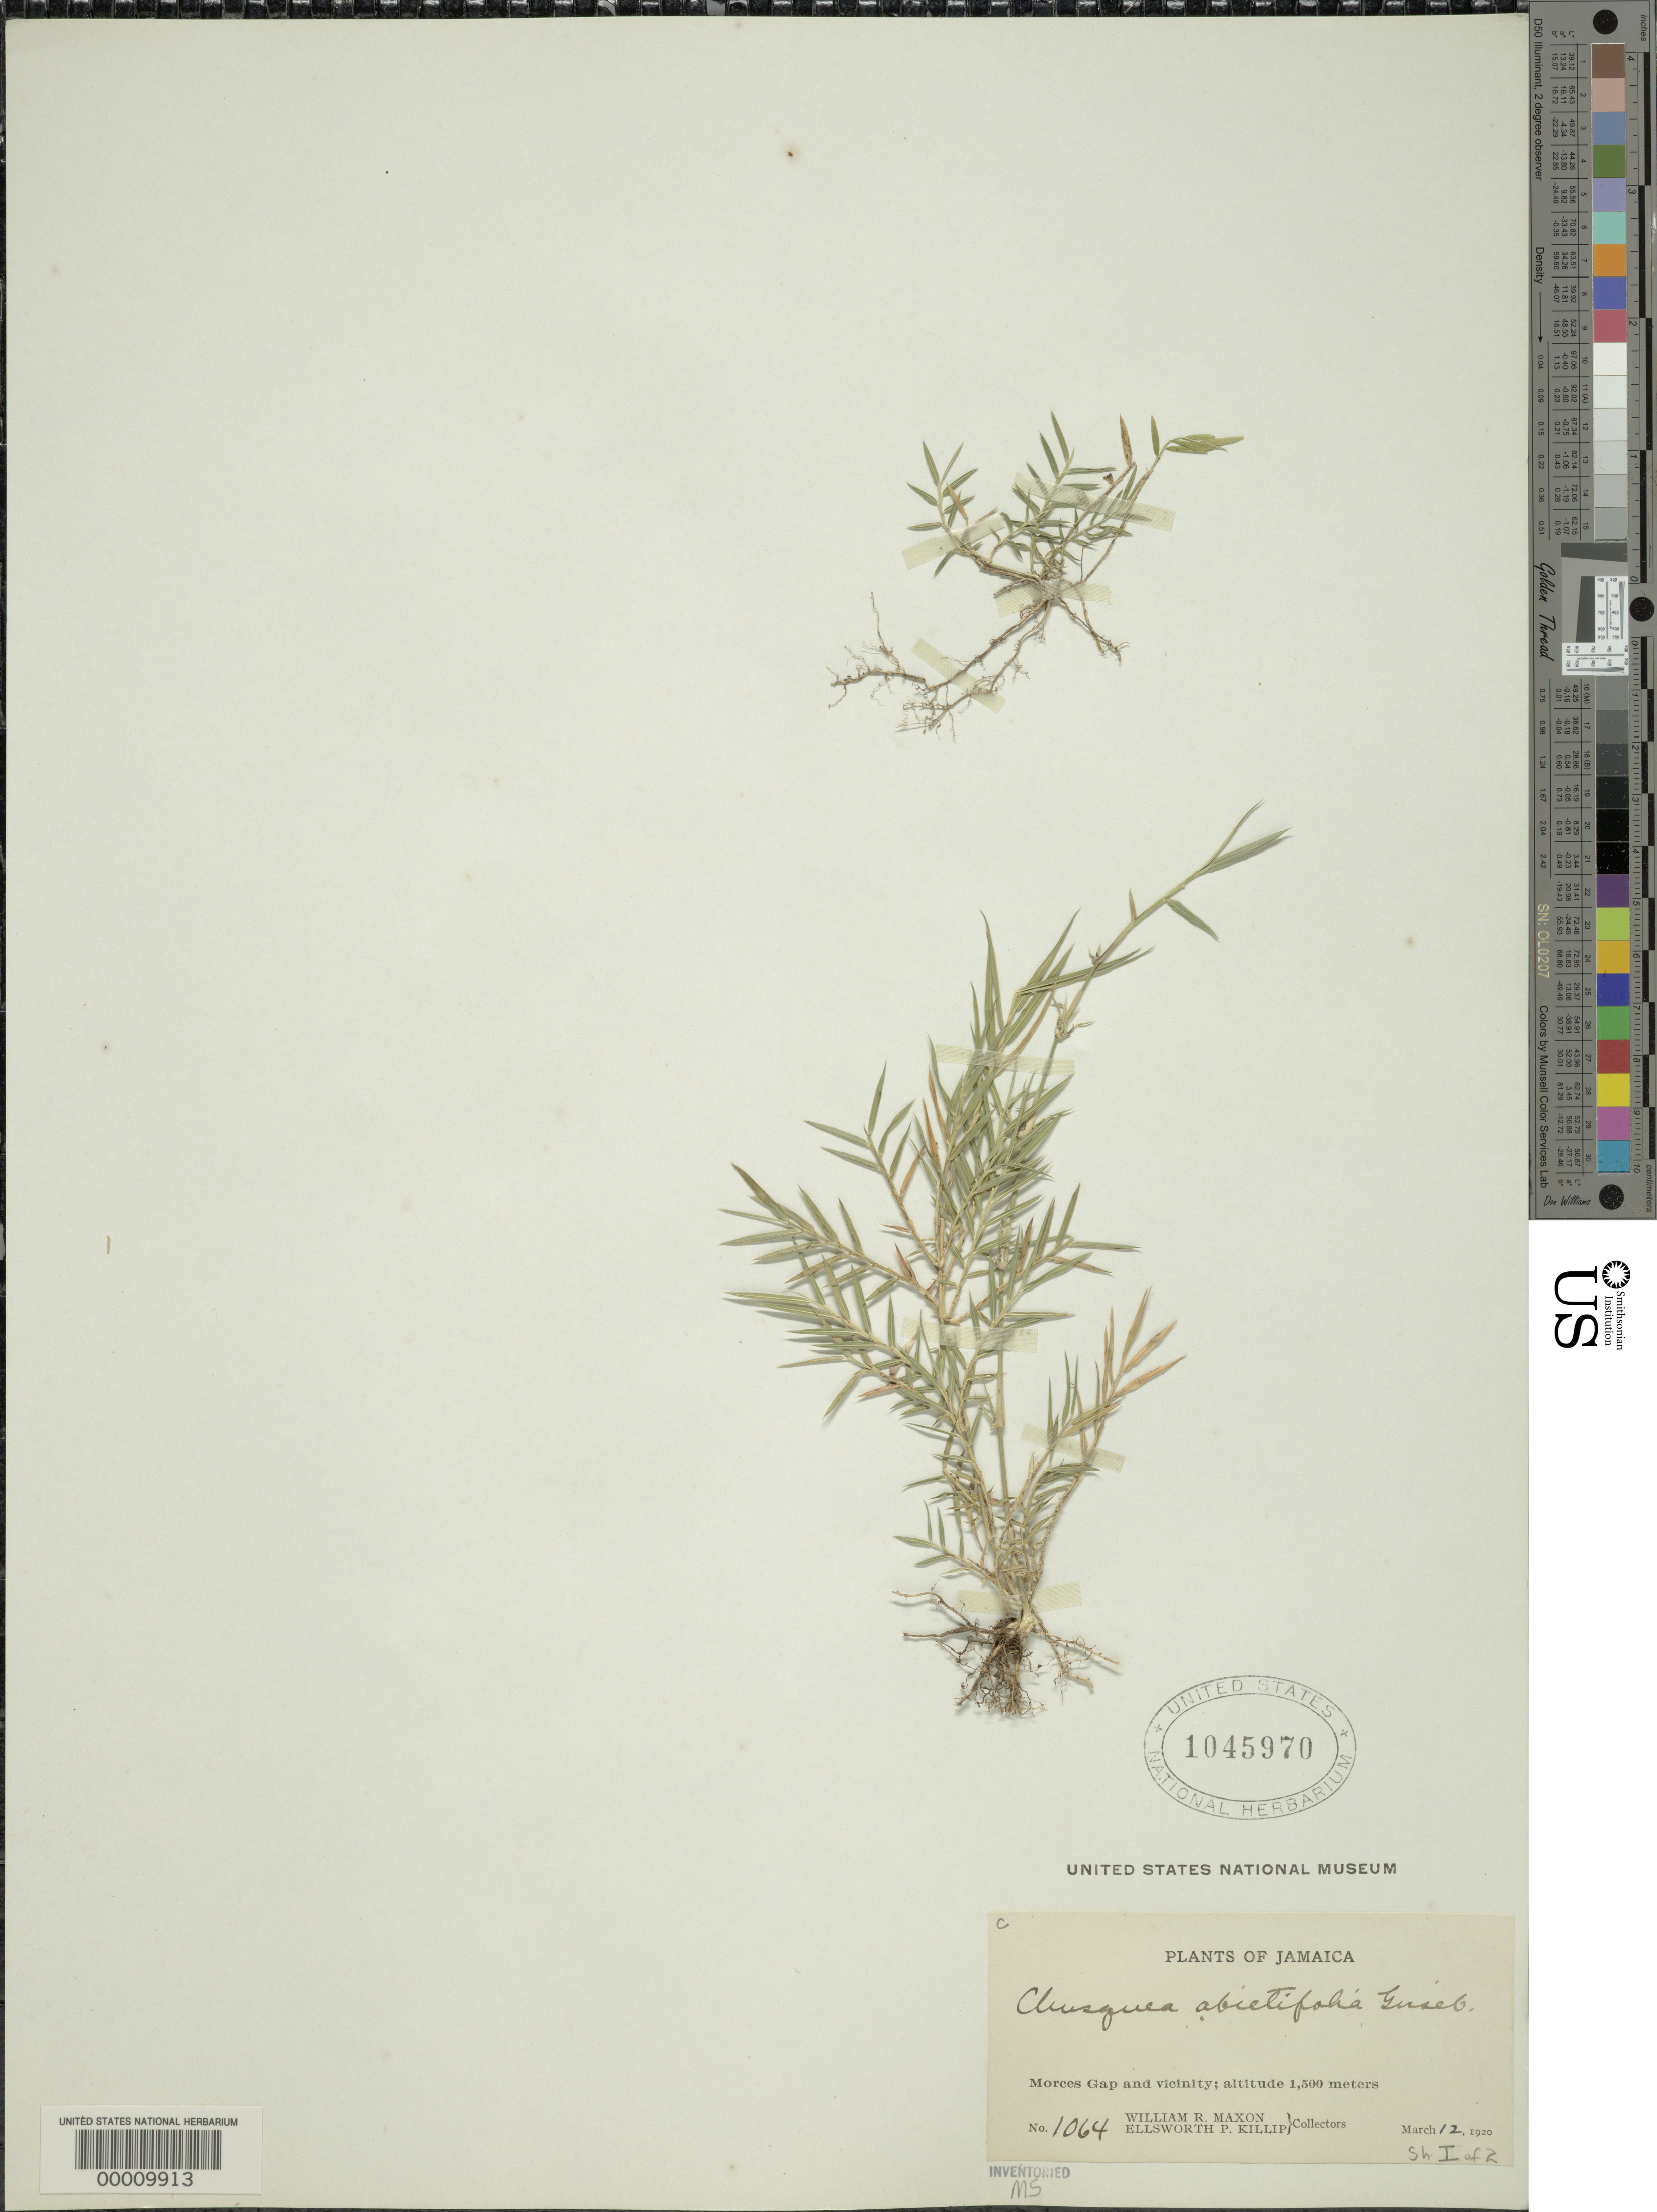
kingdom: Plantae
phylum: Tracheophyta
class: Liliopsida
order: Poales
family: Poaceae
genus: Chusquea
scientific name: Chusquea abietifolia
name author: Griseb.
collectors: W. R. Maxon & E. P. Killip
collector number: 1064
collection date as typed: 12 Mar 1920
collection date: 1920-03-12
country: Jamaica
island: Greater Antilles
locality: Morces Gap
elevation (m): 1500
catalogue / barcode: US 1045970